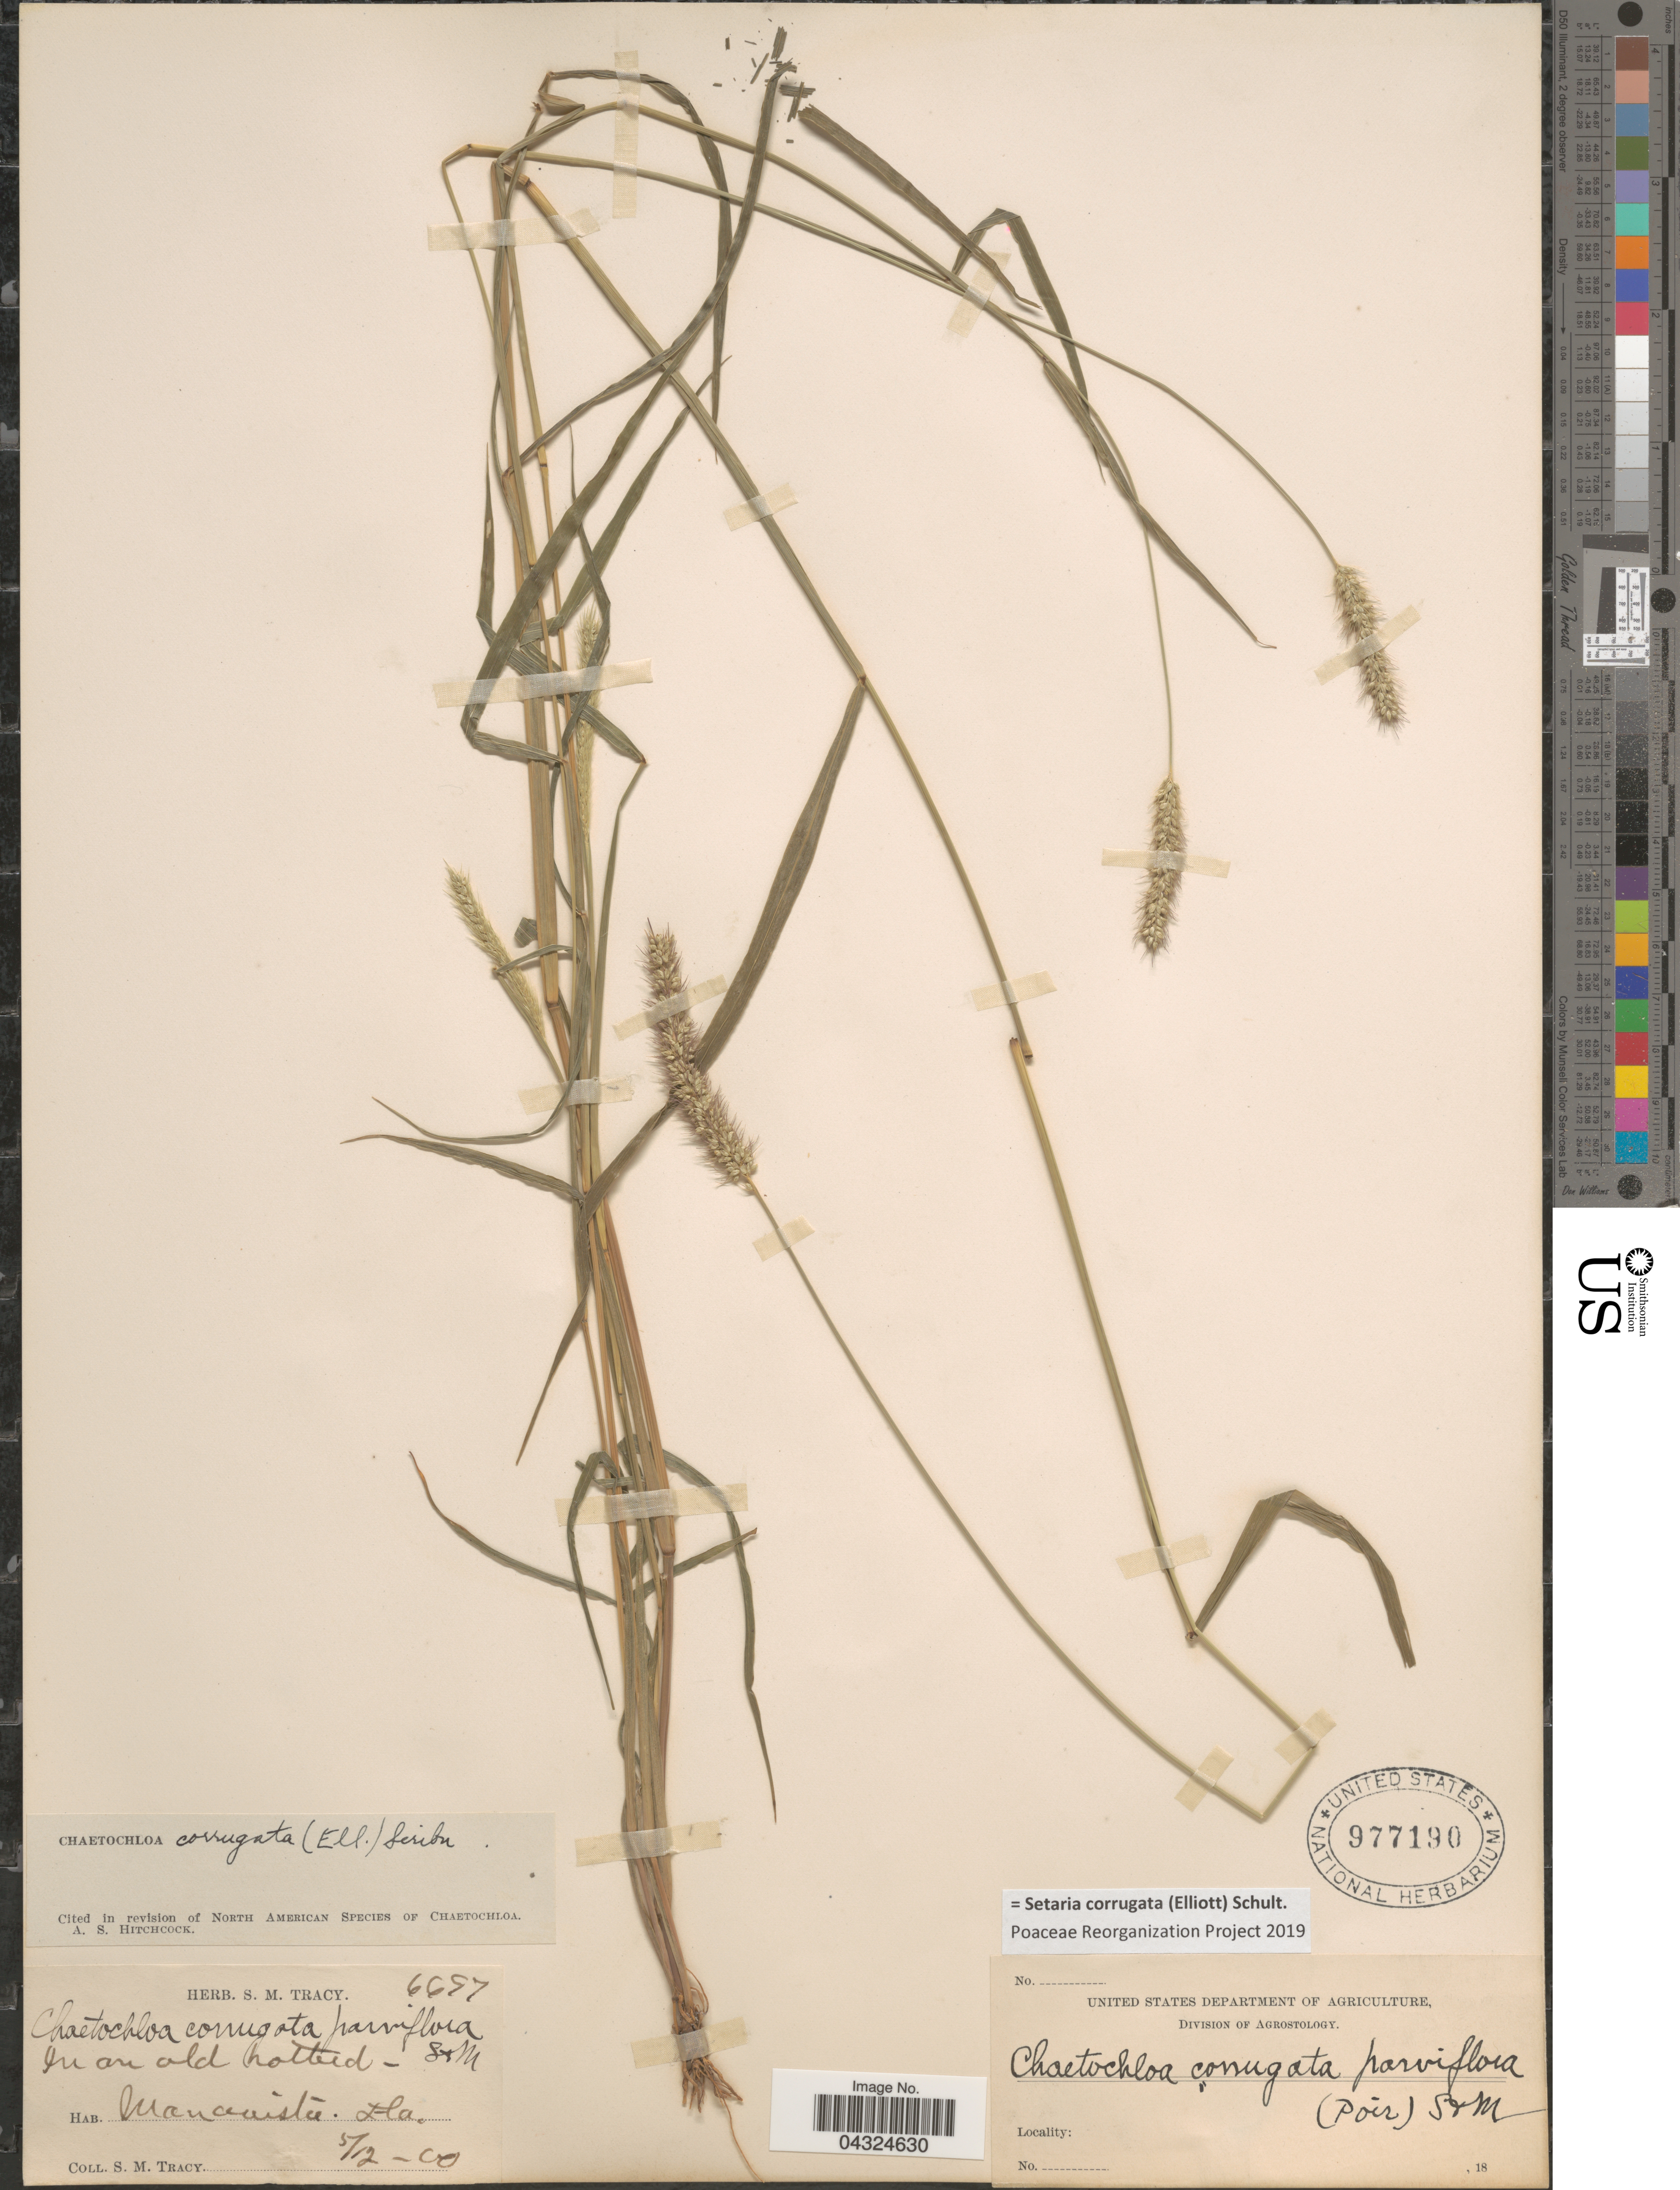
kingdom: Plantae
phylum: Tracheophyta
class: Liliopsida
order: Poales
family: Poaceae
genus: Setaria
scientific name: Setaria corrugata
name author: (Elliott) Schult.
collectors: S. M. Tracy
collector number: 6697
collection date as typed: Transcribed d/m/y: 12/5/0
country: United States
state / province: Florida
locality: Manavista.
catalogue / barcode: US 977190